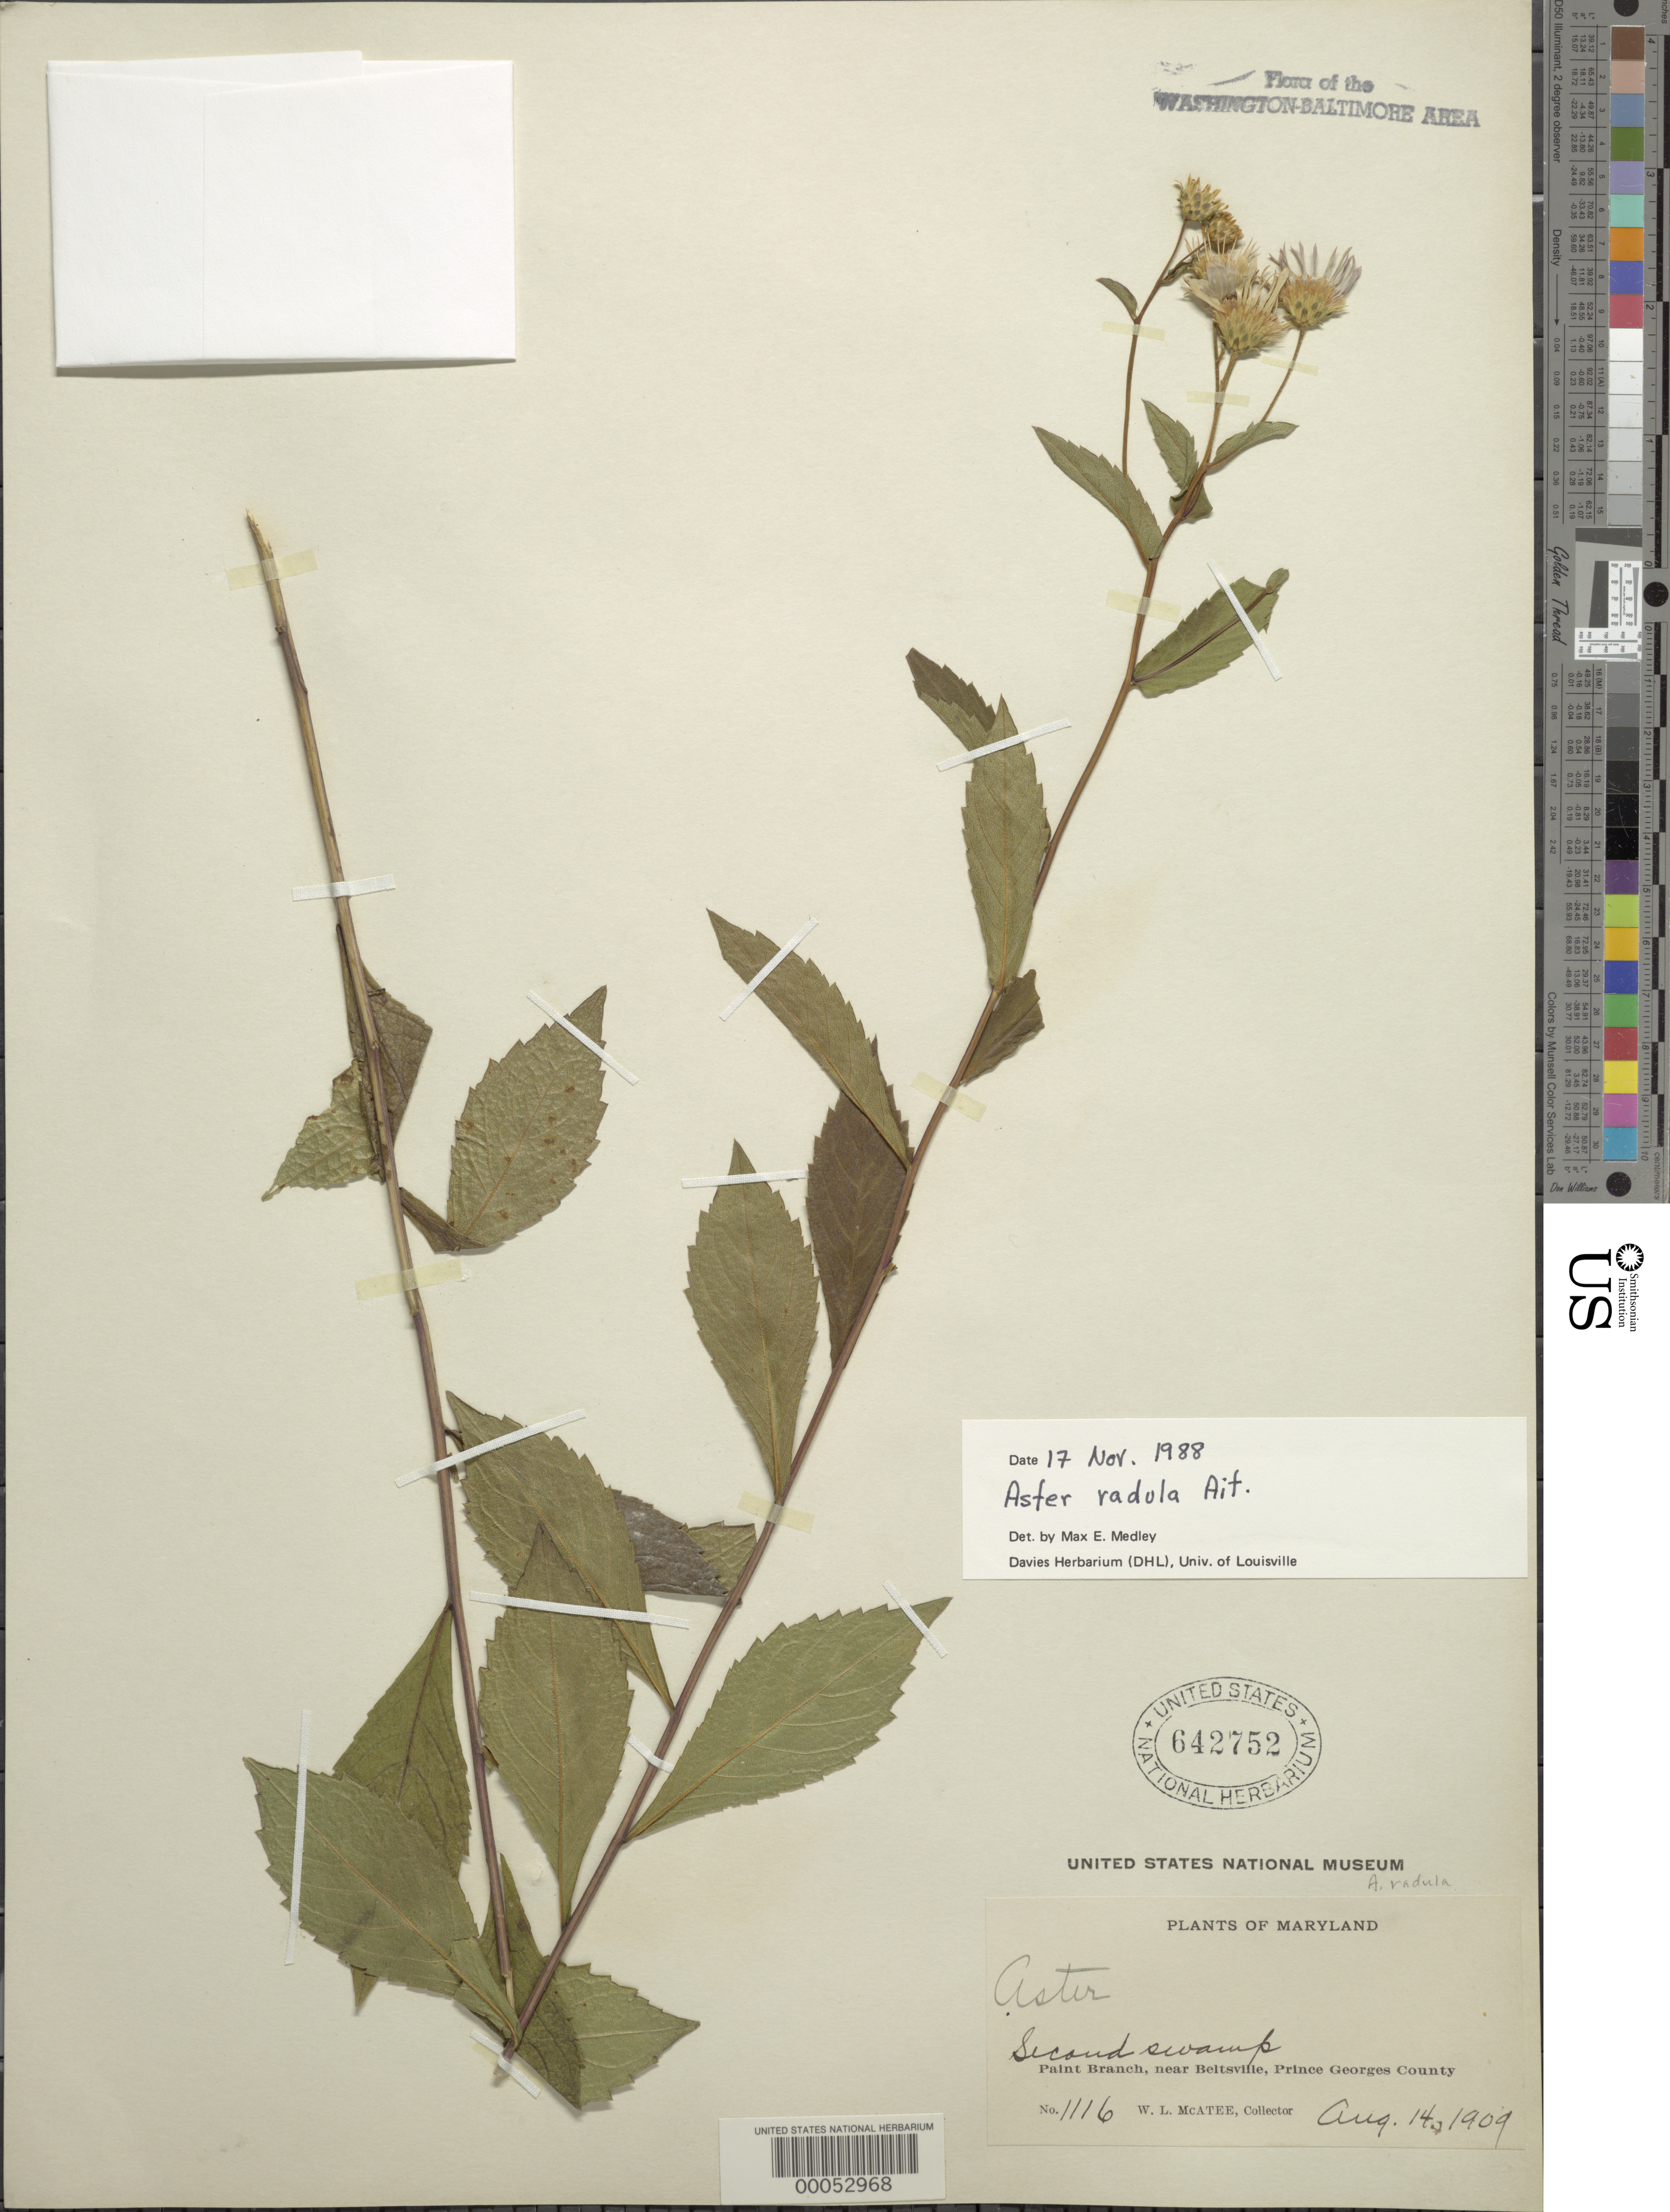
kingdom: Plantae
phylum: Tracheophyta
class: Magnoliopsida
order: Asterales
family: Asteraceae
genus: Eurybia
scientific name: Eurybia radula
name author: (Aiton) G.L. Nesom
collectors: W. McAtee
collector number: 1116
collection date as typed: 14 Aug 1909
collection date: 1909-08-14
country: United States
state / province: Maryland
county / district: Prince George's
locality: Paint Branch near Beltsville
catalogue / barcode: US 642752